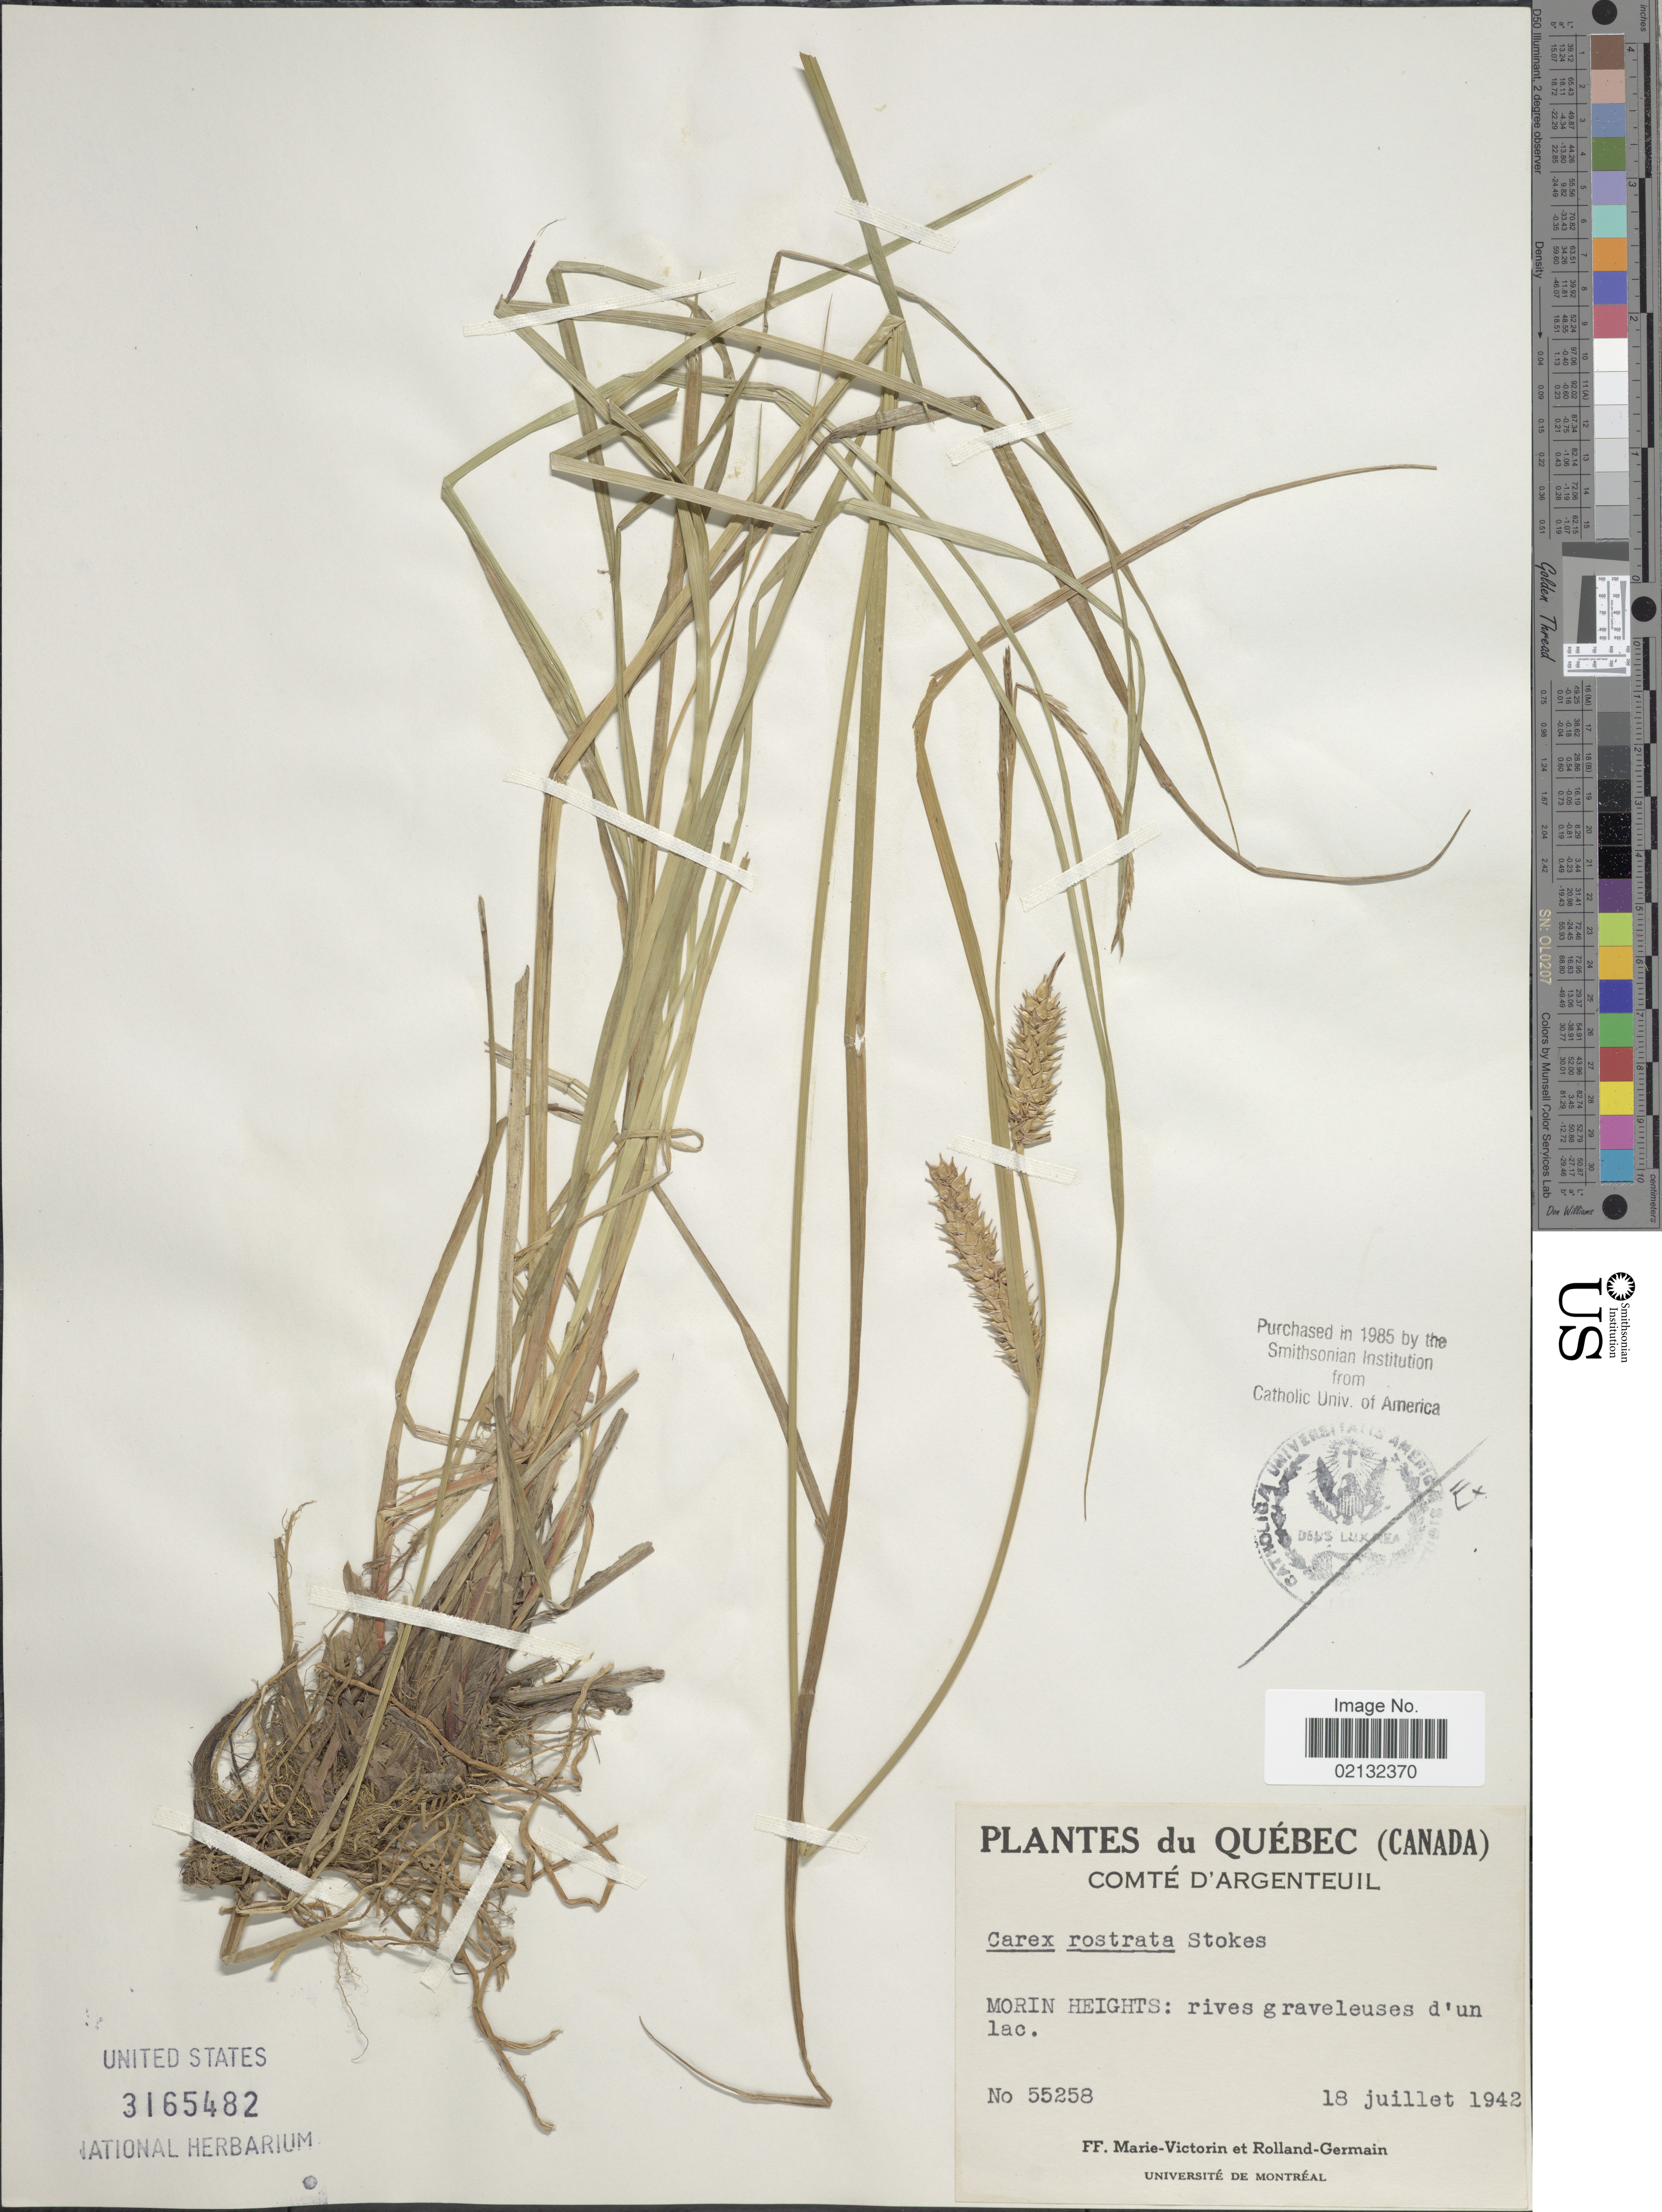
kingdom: Plantae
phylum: Tracheophyta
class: Liliopsida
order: Poales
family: Cyperaceae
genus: Carex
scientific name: Carex rostrata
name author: Stokes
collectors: F. Marie-Victorin & Rolland-Germain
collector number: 55258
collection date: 1942-07-18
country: Canada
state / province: Quebec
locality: Comte d'Argenteuil, Morin Heights: rives graveleuses d'un lac.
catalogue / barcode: US 3165482